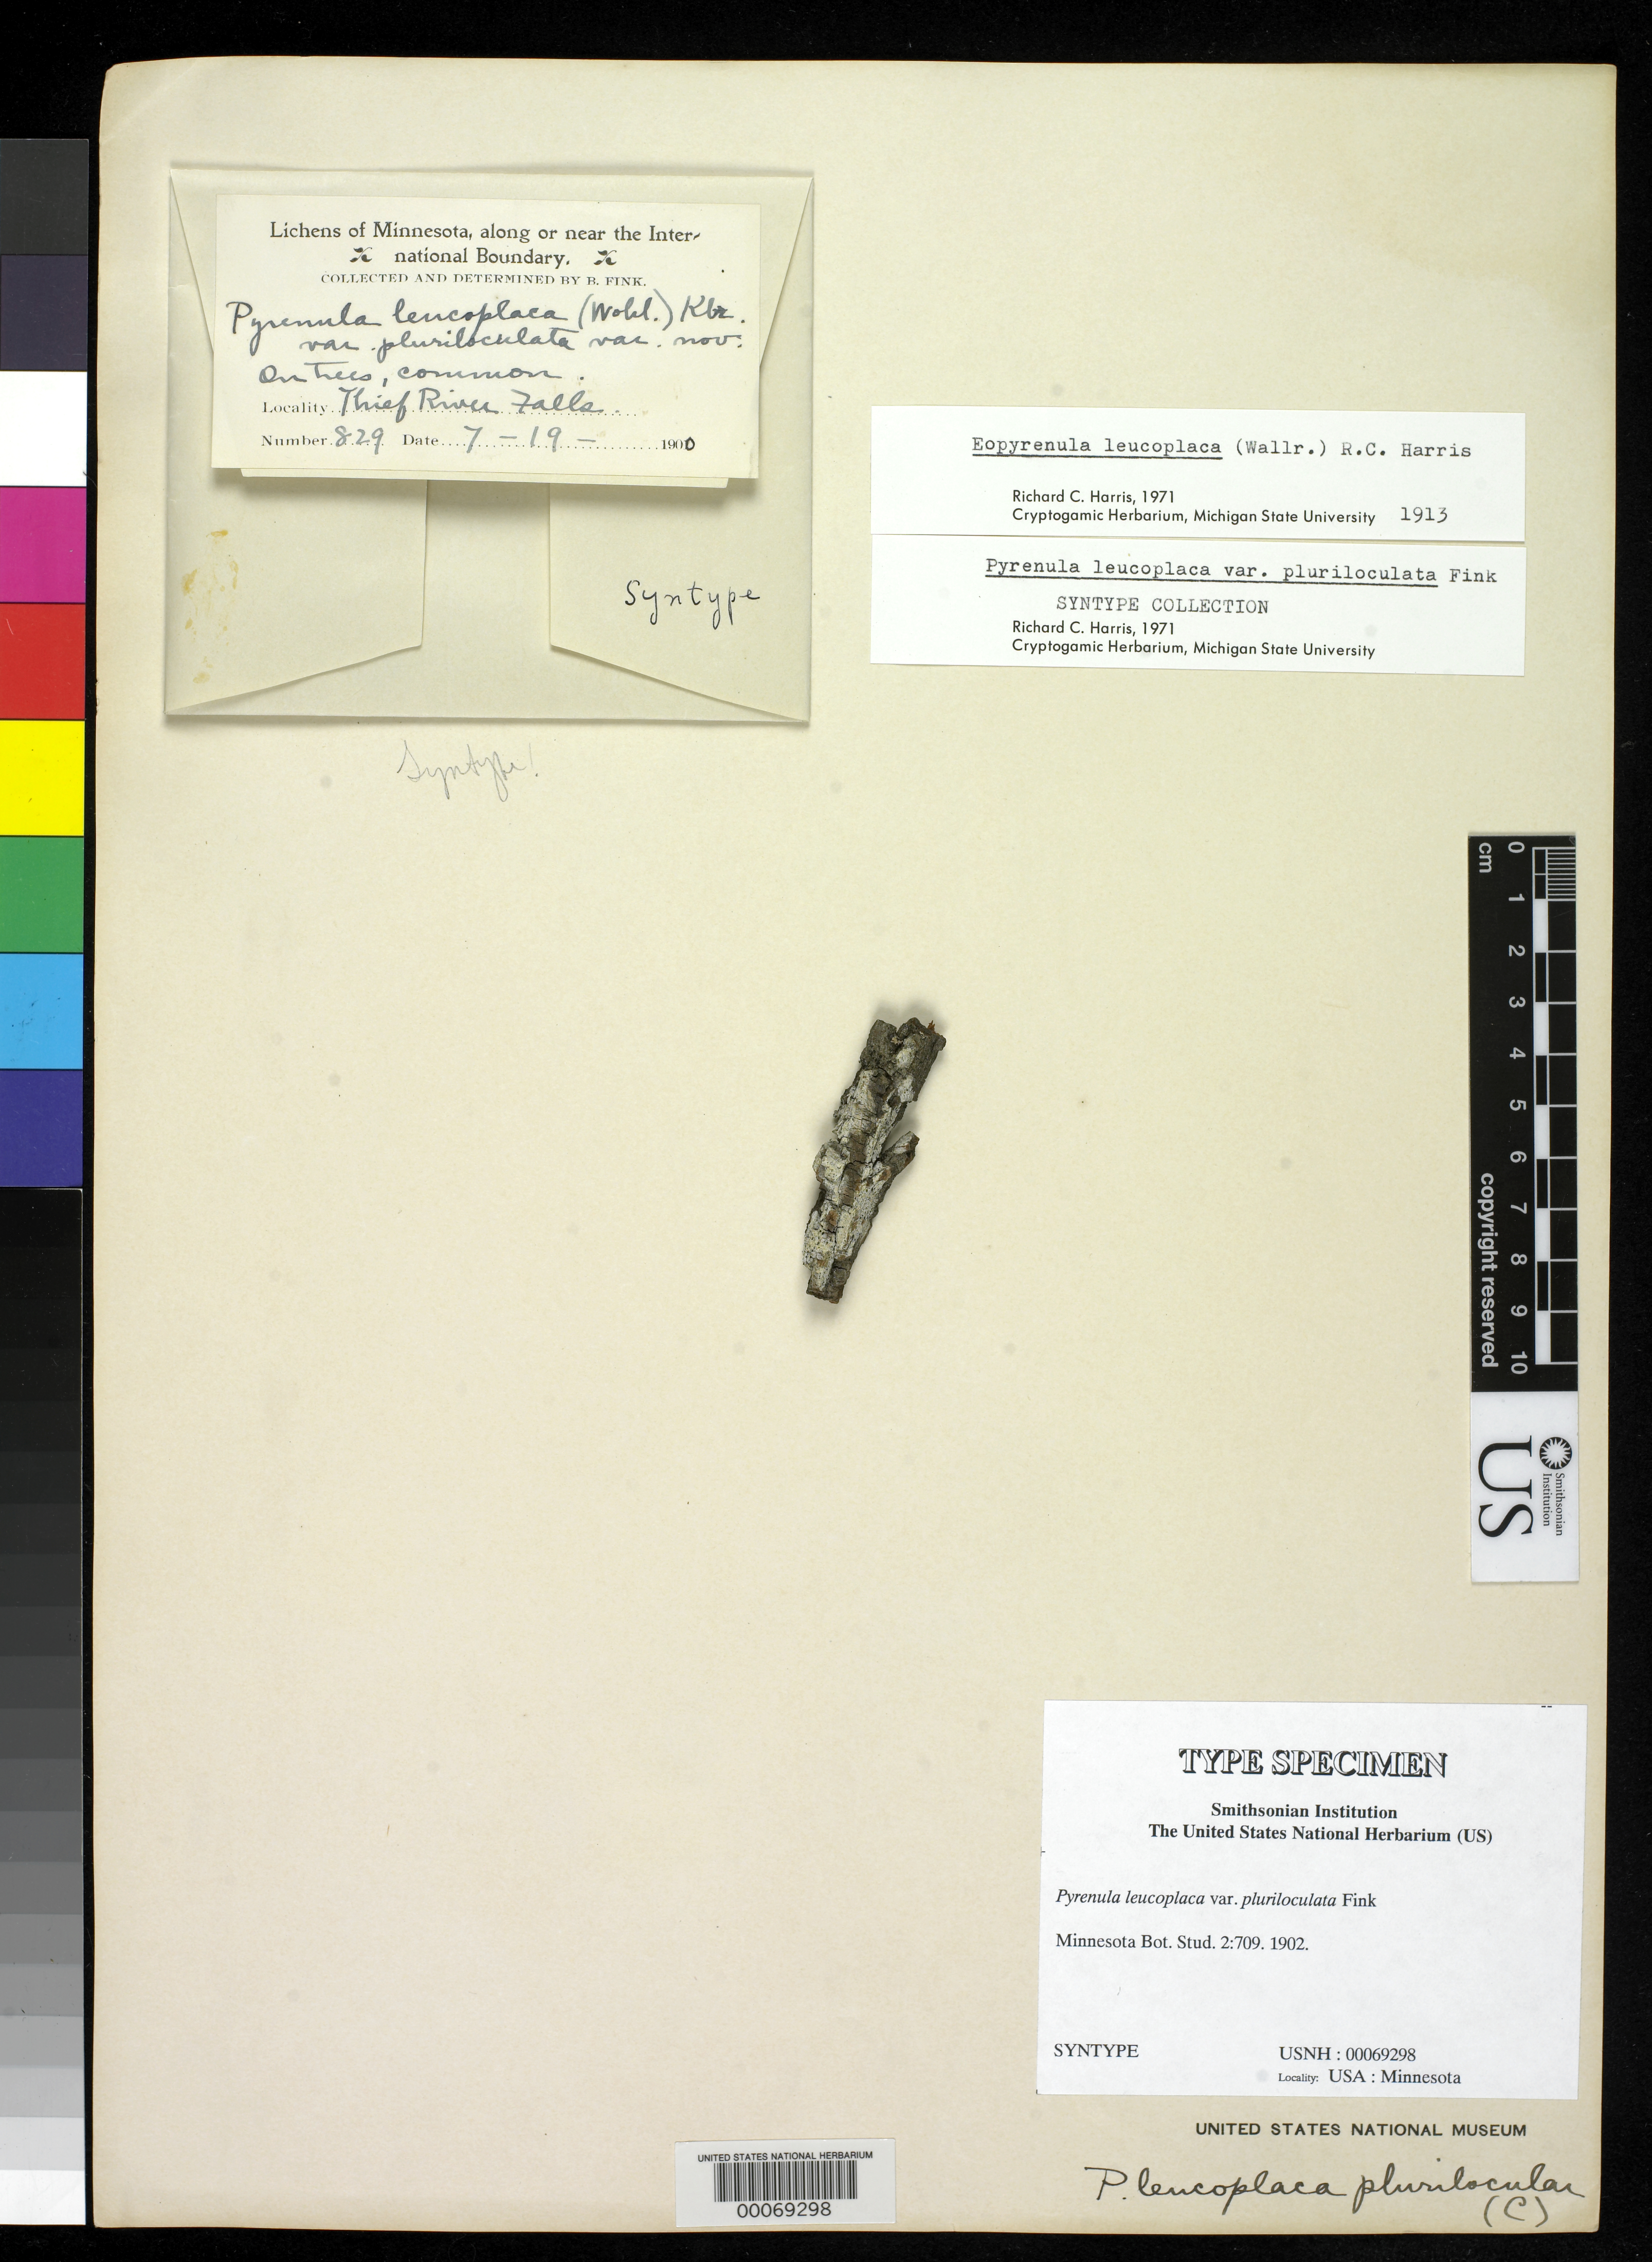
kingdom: Fungi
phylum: Ascomycota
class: Eurotiomycetes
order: Pyrenulales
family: Pyrenulaceae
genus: Pyrenula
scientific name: Pyrenula leucoplaca var. pluriloculata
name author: Fink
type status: Syntype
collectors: B. Fink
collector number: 829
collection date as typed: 19 Jul 1900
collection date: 1900-07-19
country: United States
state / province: Minnesota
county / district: Pennington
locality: Thief River Falls.